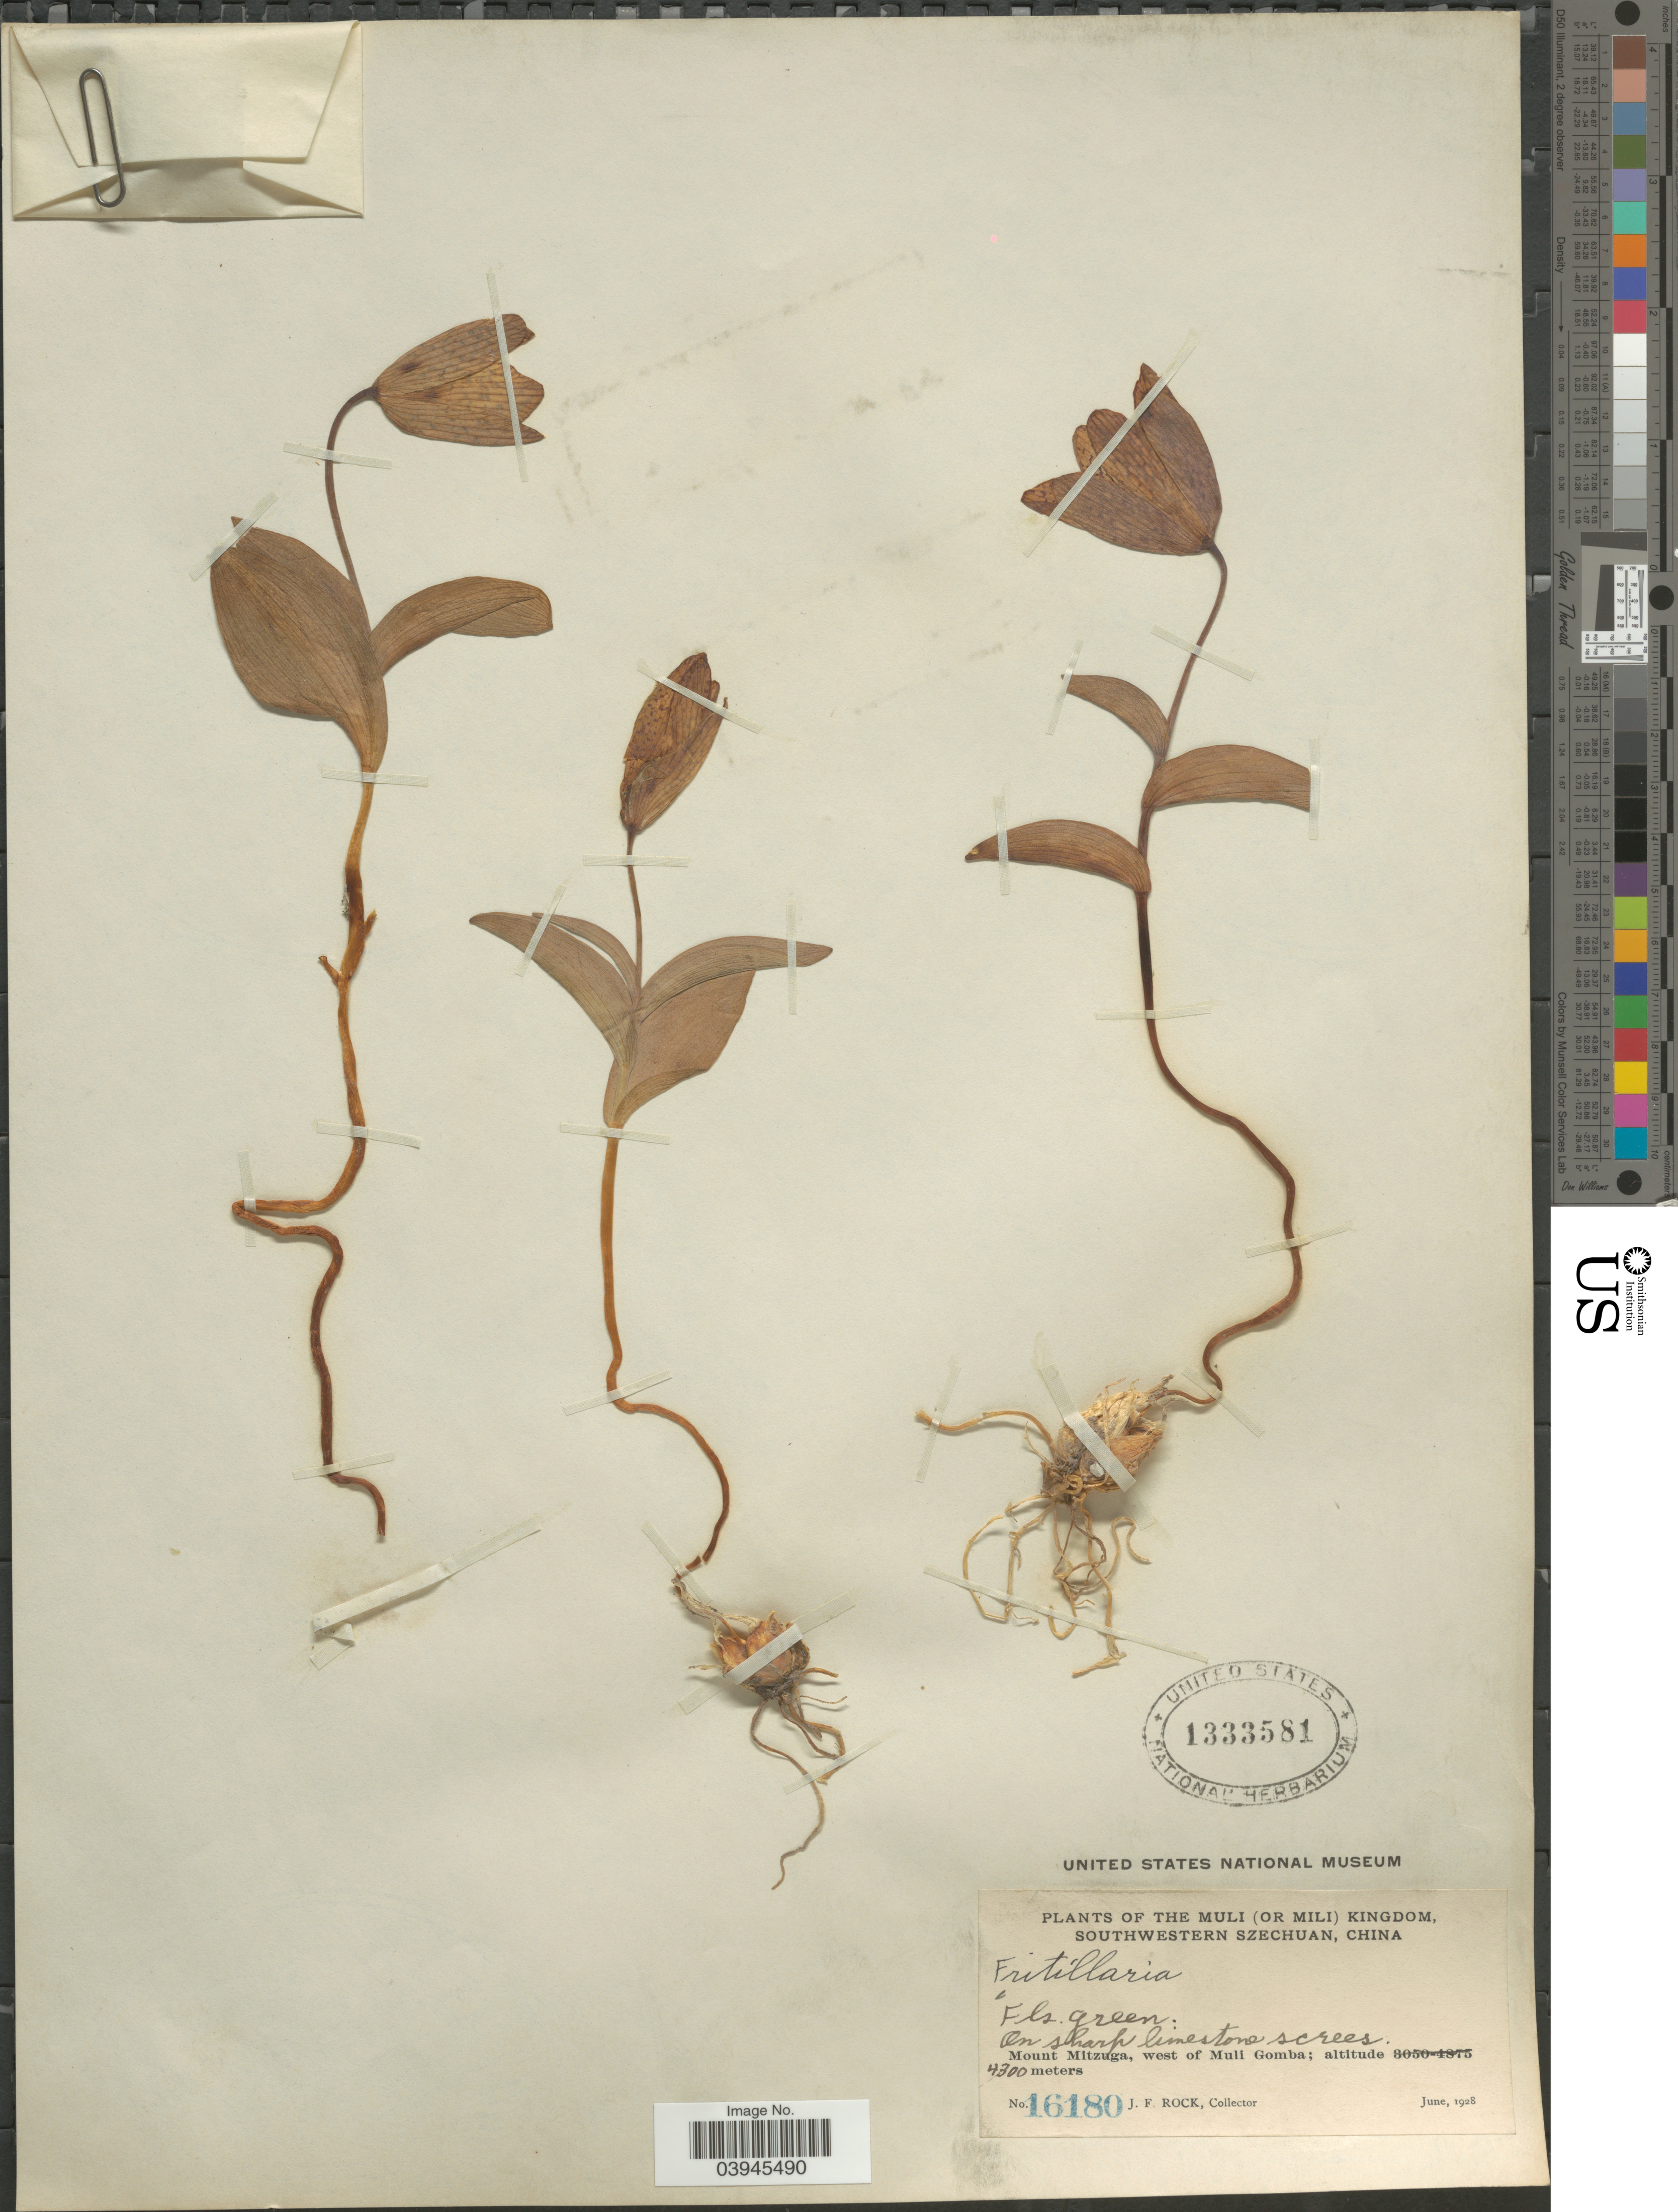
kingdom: Plantae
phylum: Tracheophyta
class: Liliopsida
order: Liliales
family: Liliaceae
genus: Fritillaria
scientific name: Fritillaria sp.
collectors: J. Rock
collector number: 16180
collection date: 1928-06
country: China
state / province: Sichuan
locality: The Muli (or Mili) Kingdom, Southwestern Szechuan. Mount Mitzuga, west of Muli Gomba.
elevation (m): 4300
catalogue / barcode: US 1333581